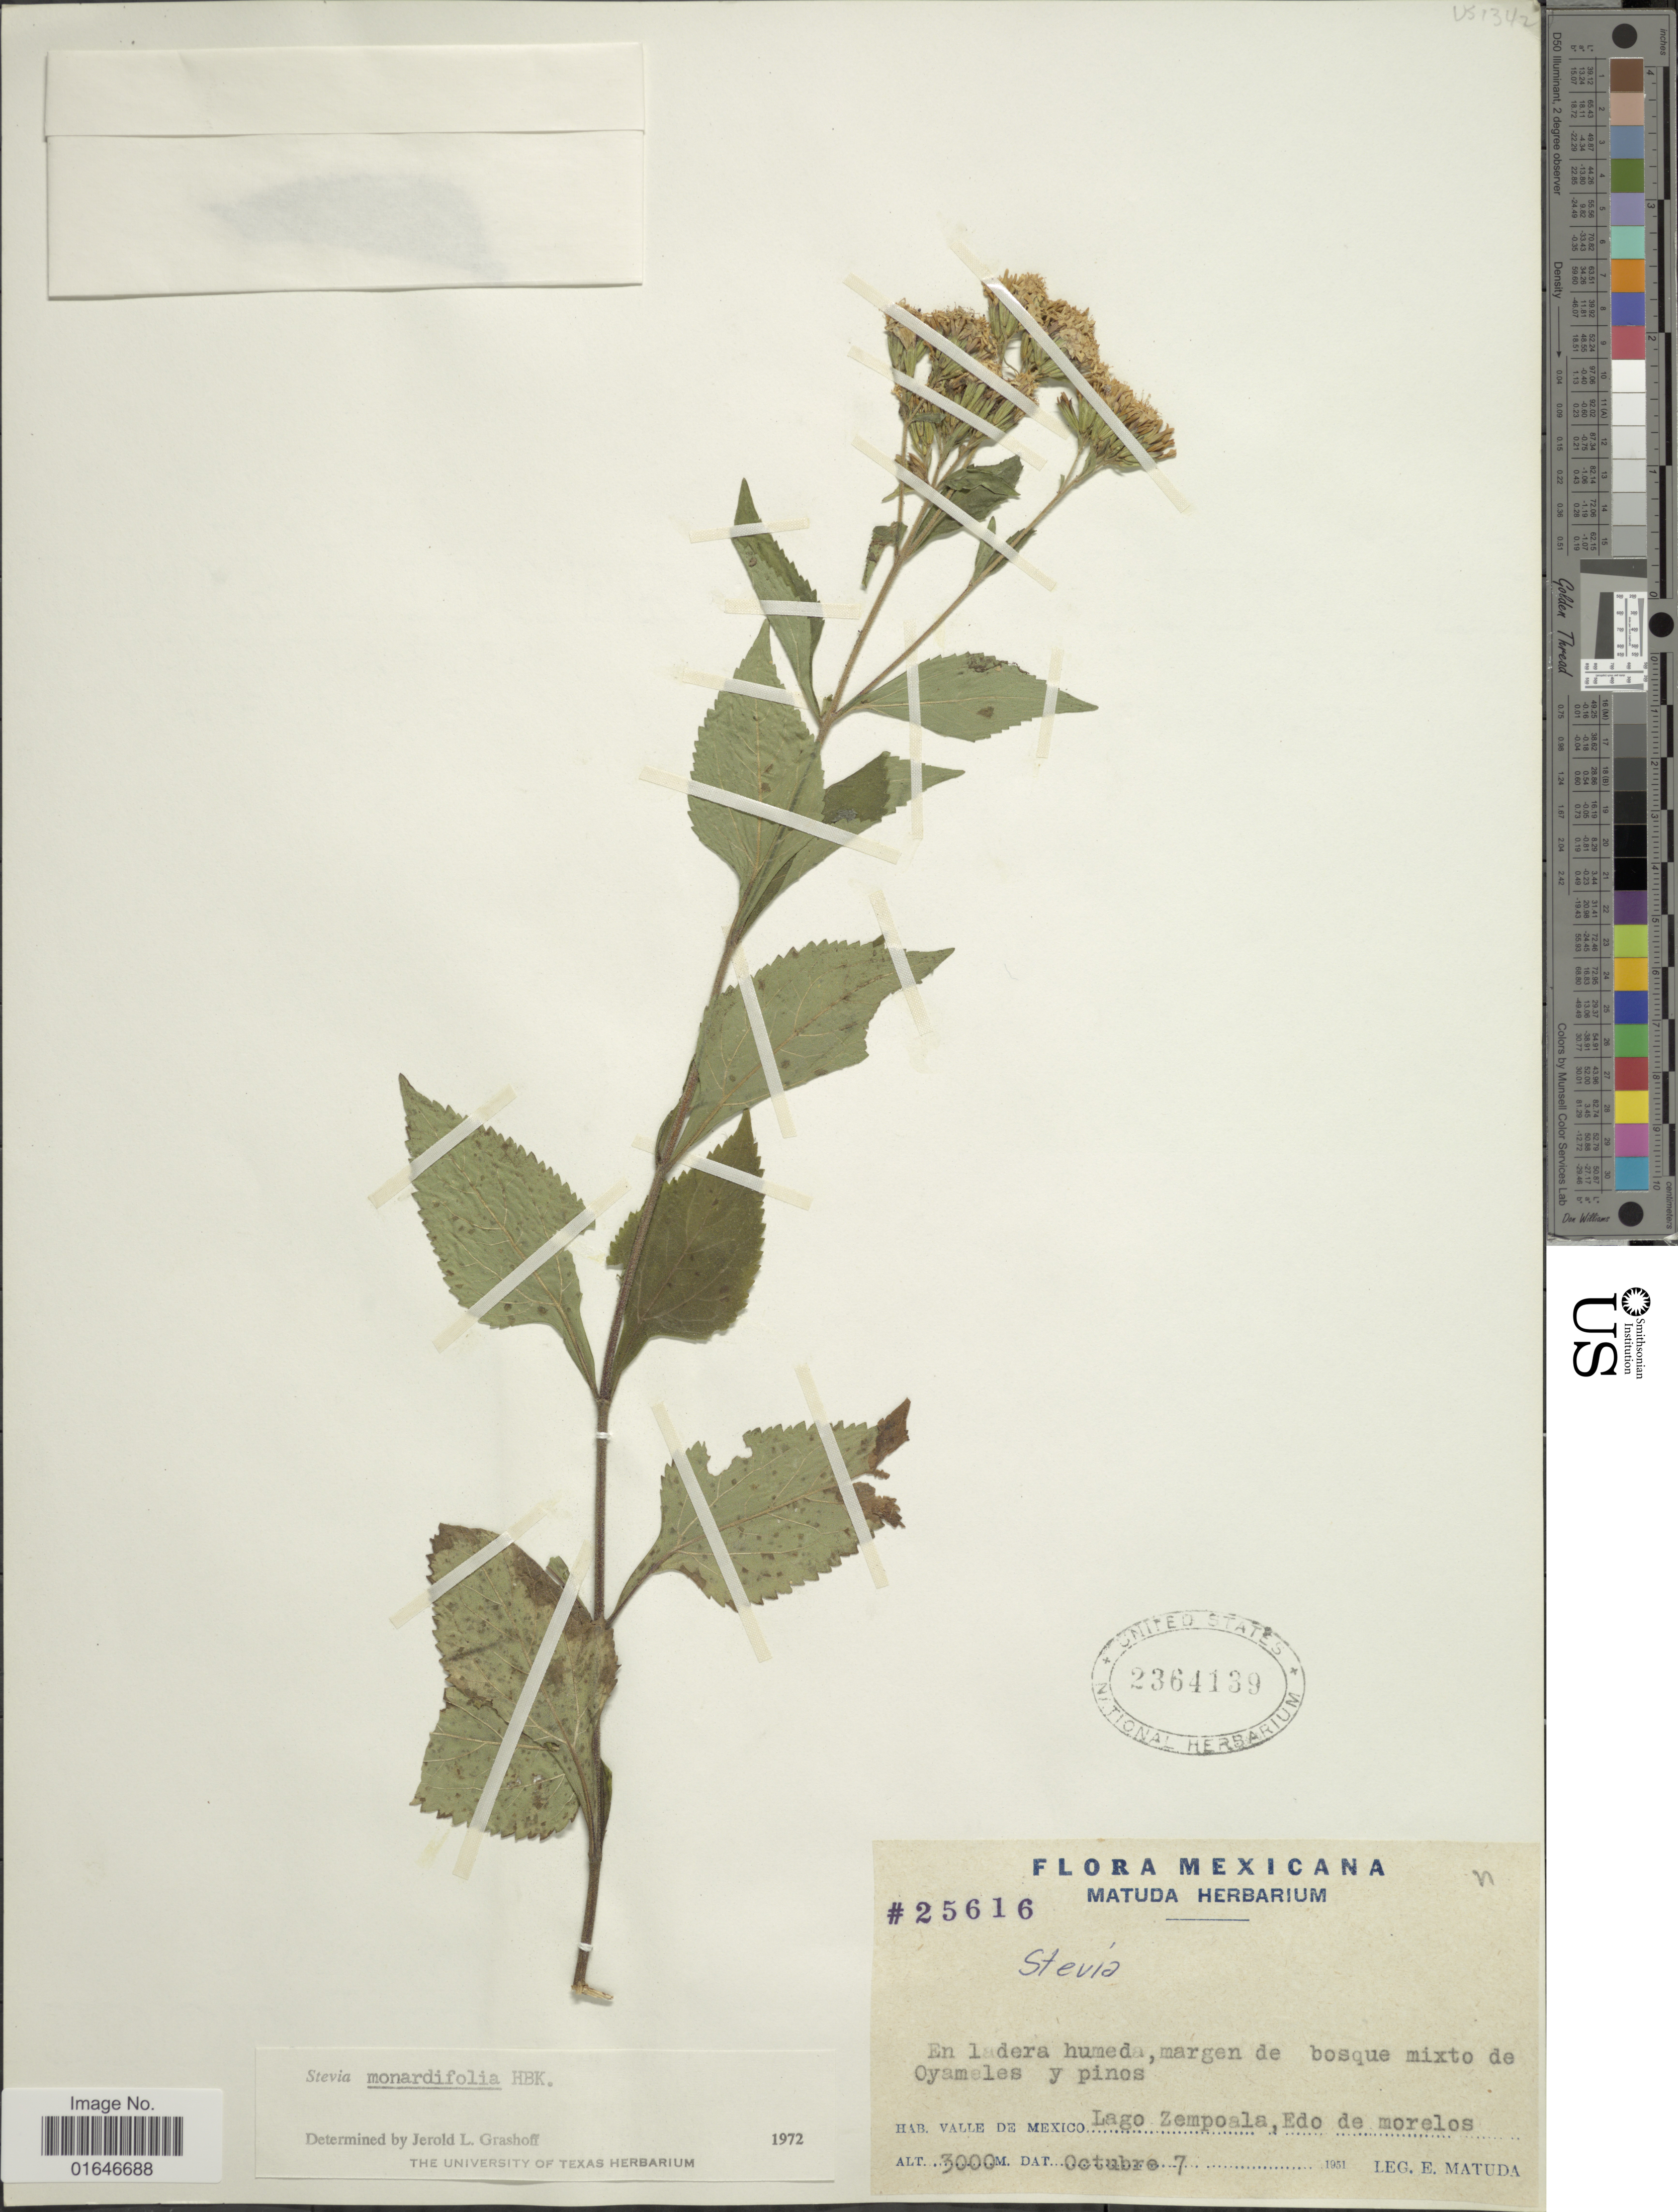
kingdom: Plantae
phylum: Tracheophyta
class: Magnoliopsida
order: Asterales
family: Asteraceae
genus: Stevia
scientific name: Stevia monardifolia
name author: Kunth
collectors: E. Matuda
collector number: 25616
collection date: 1951-10-07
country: Mexico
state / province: Morelos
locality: Valle de Mexico Lago Zempoala, Edo de Morelos.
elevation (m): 3000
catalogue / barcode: US 2364139